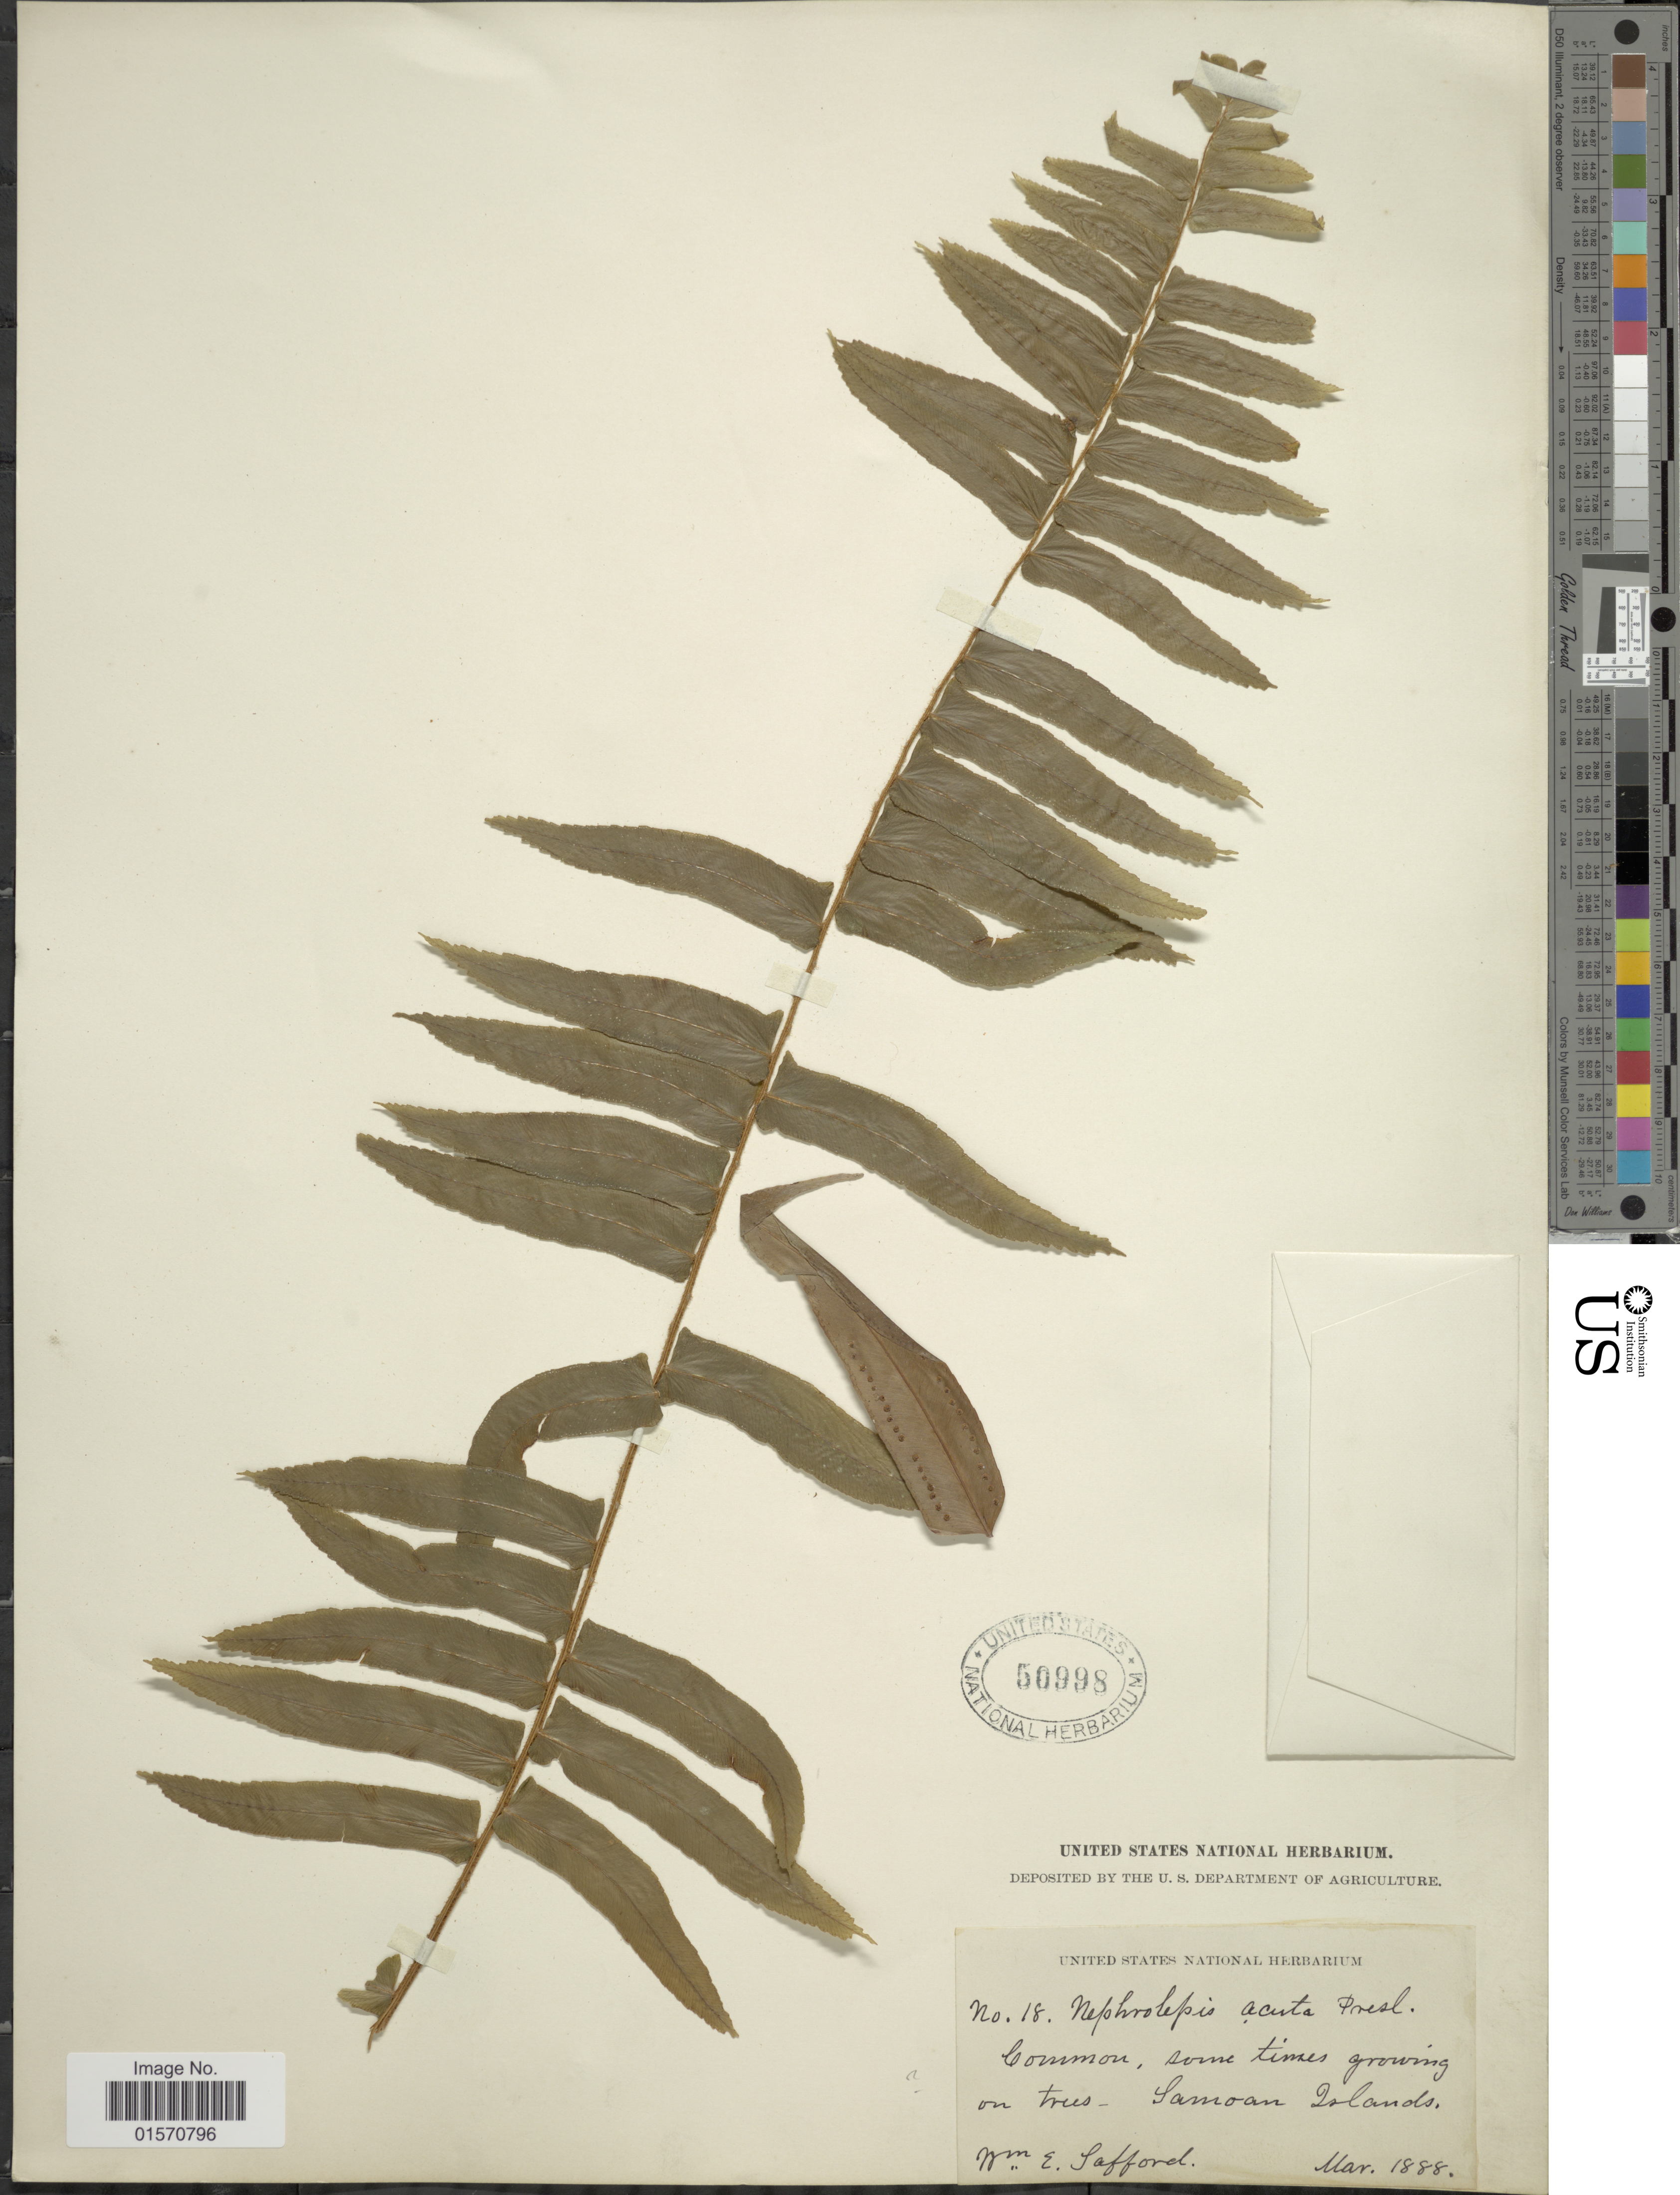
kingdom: Plantae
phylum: Tracheophyta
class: Polypodiopsida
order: Polypodiales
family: Nephrolepidaceae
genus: Nephrolepis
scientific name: Nephrolepis biserrata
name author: (Sw.) Schott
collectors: W. E. Safford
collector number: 18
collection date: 1888-03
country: Samoa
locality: Samoan Islands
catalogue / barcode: US 50998